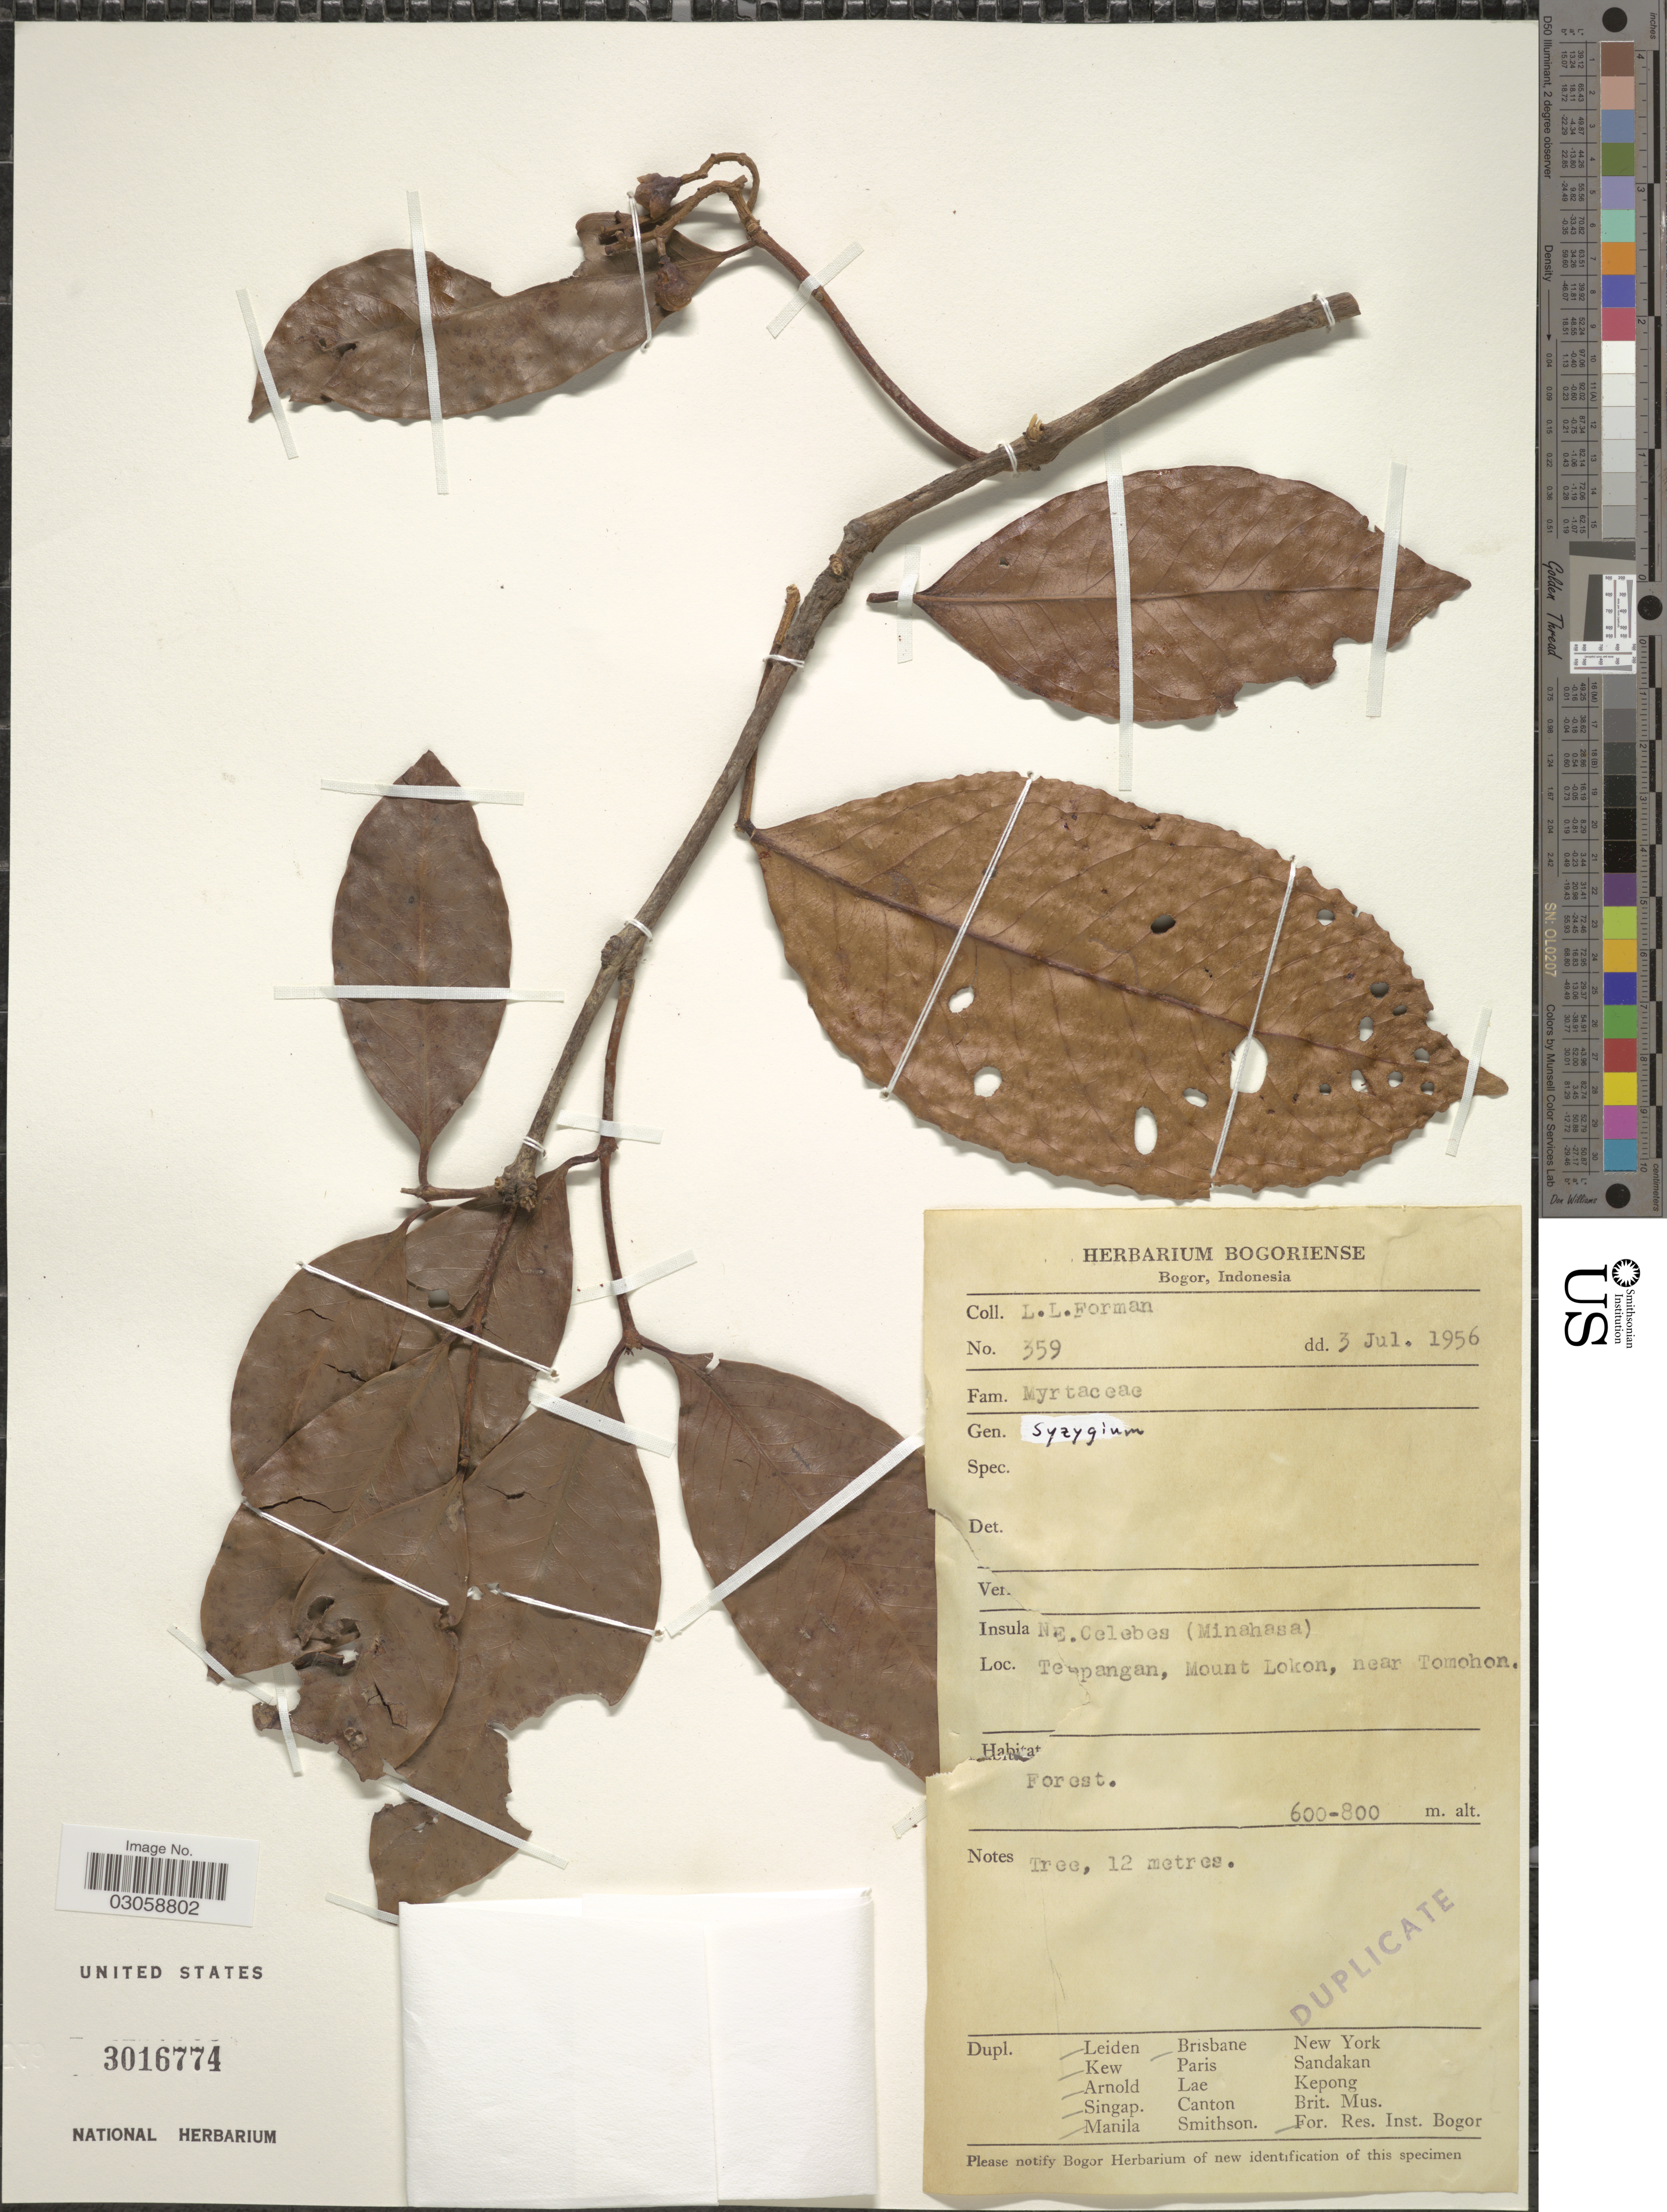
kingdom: Plantae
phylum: Tracheophyta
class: Magnoliopsida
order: Myrtales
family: Myrtaceae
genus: Syzygium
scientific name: Syzygium sp.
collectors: L. Forman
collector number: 359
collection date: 1956-07-03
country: Indonesia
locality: N.E. Celebes (Minahasa), Tempangan [interpreted], Mount Lokon, near Tomohon.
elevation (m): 600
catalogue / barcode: US 3016774